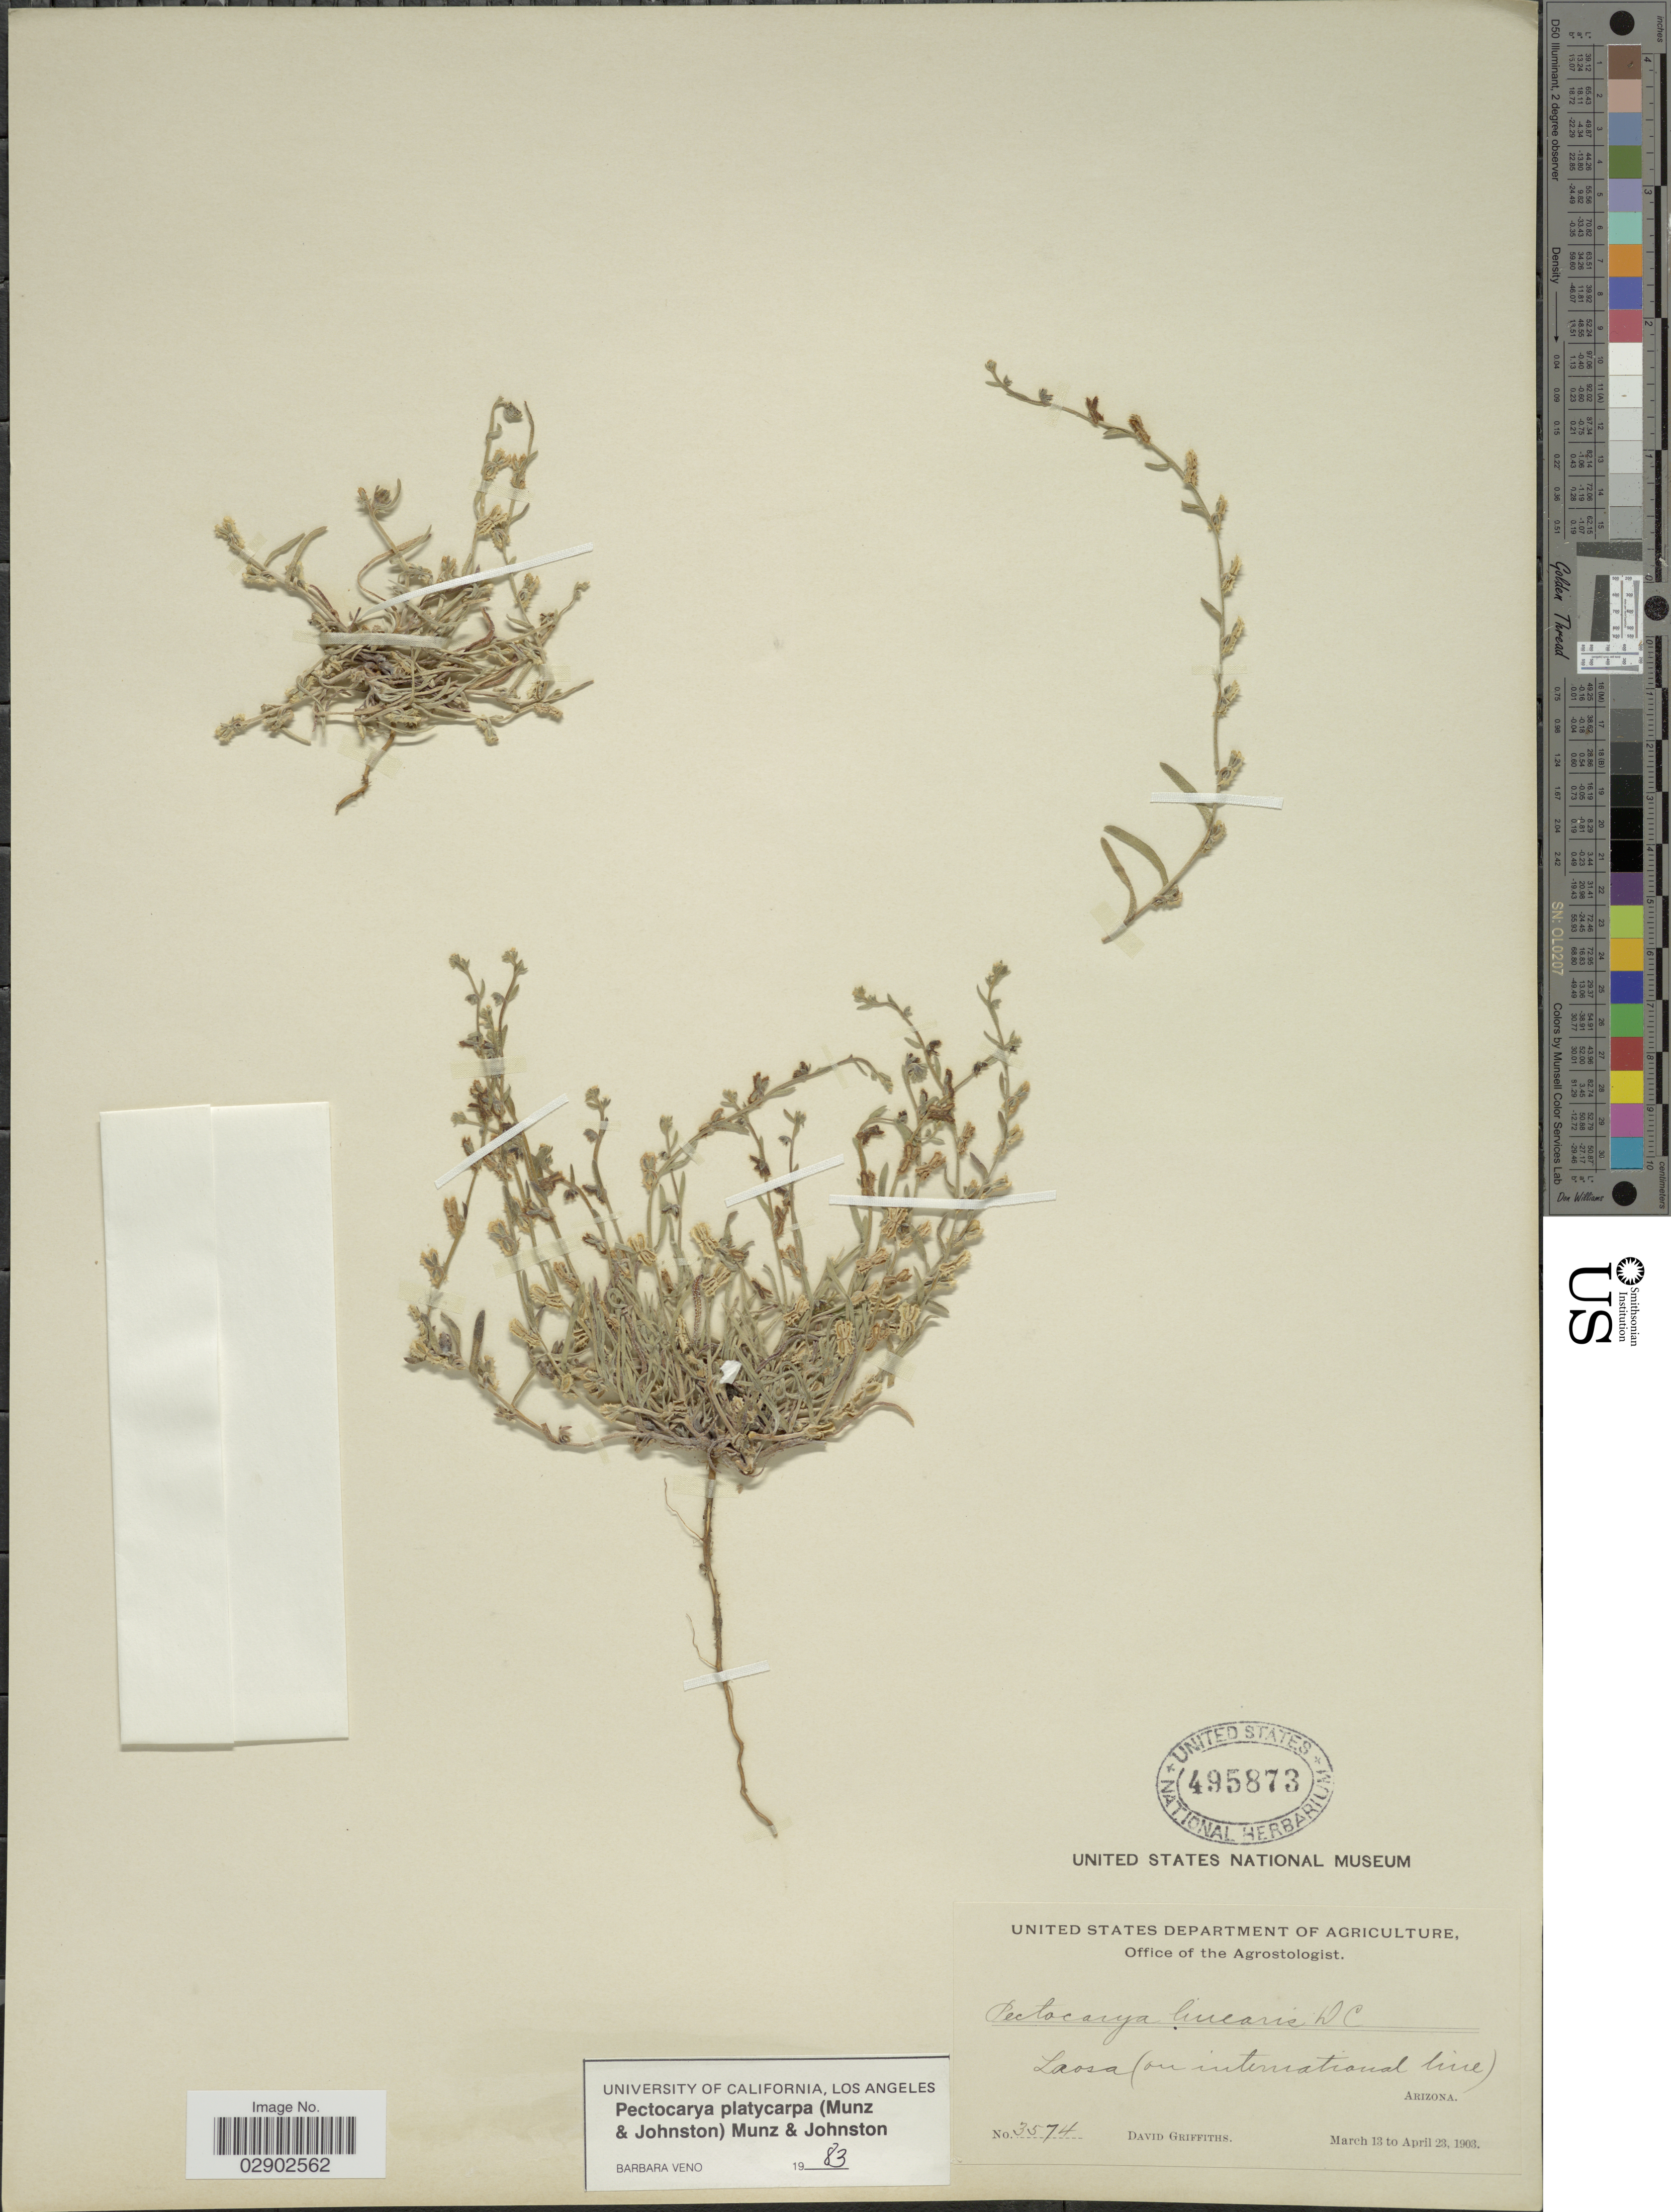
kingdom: Plantae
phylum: Tracheophyta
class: Magnoliopsida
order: Boraginales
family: Boraginaceae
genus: Pectocarya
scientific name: Pectocarya linearis var. platycarpa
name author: (Munz & I.M. Johnst.) Cronq.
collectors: D. Griffiths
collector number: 3574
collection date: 1903-03-13/1903-04-23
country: United States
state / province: Arizona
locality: Laosa (on international line).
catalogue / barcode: US 495873